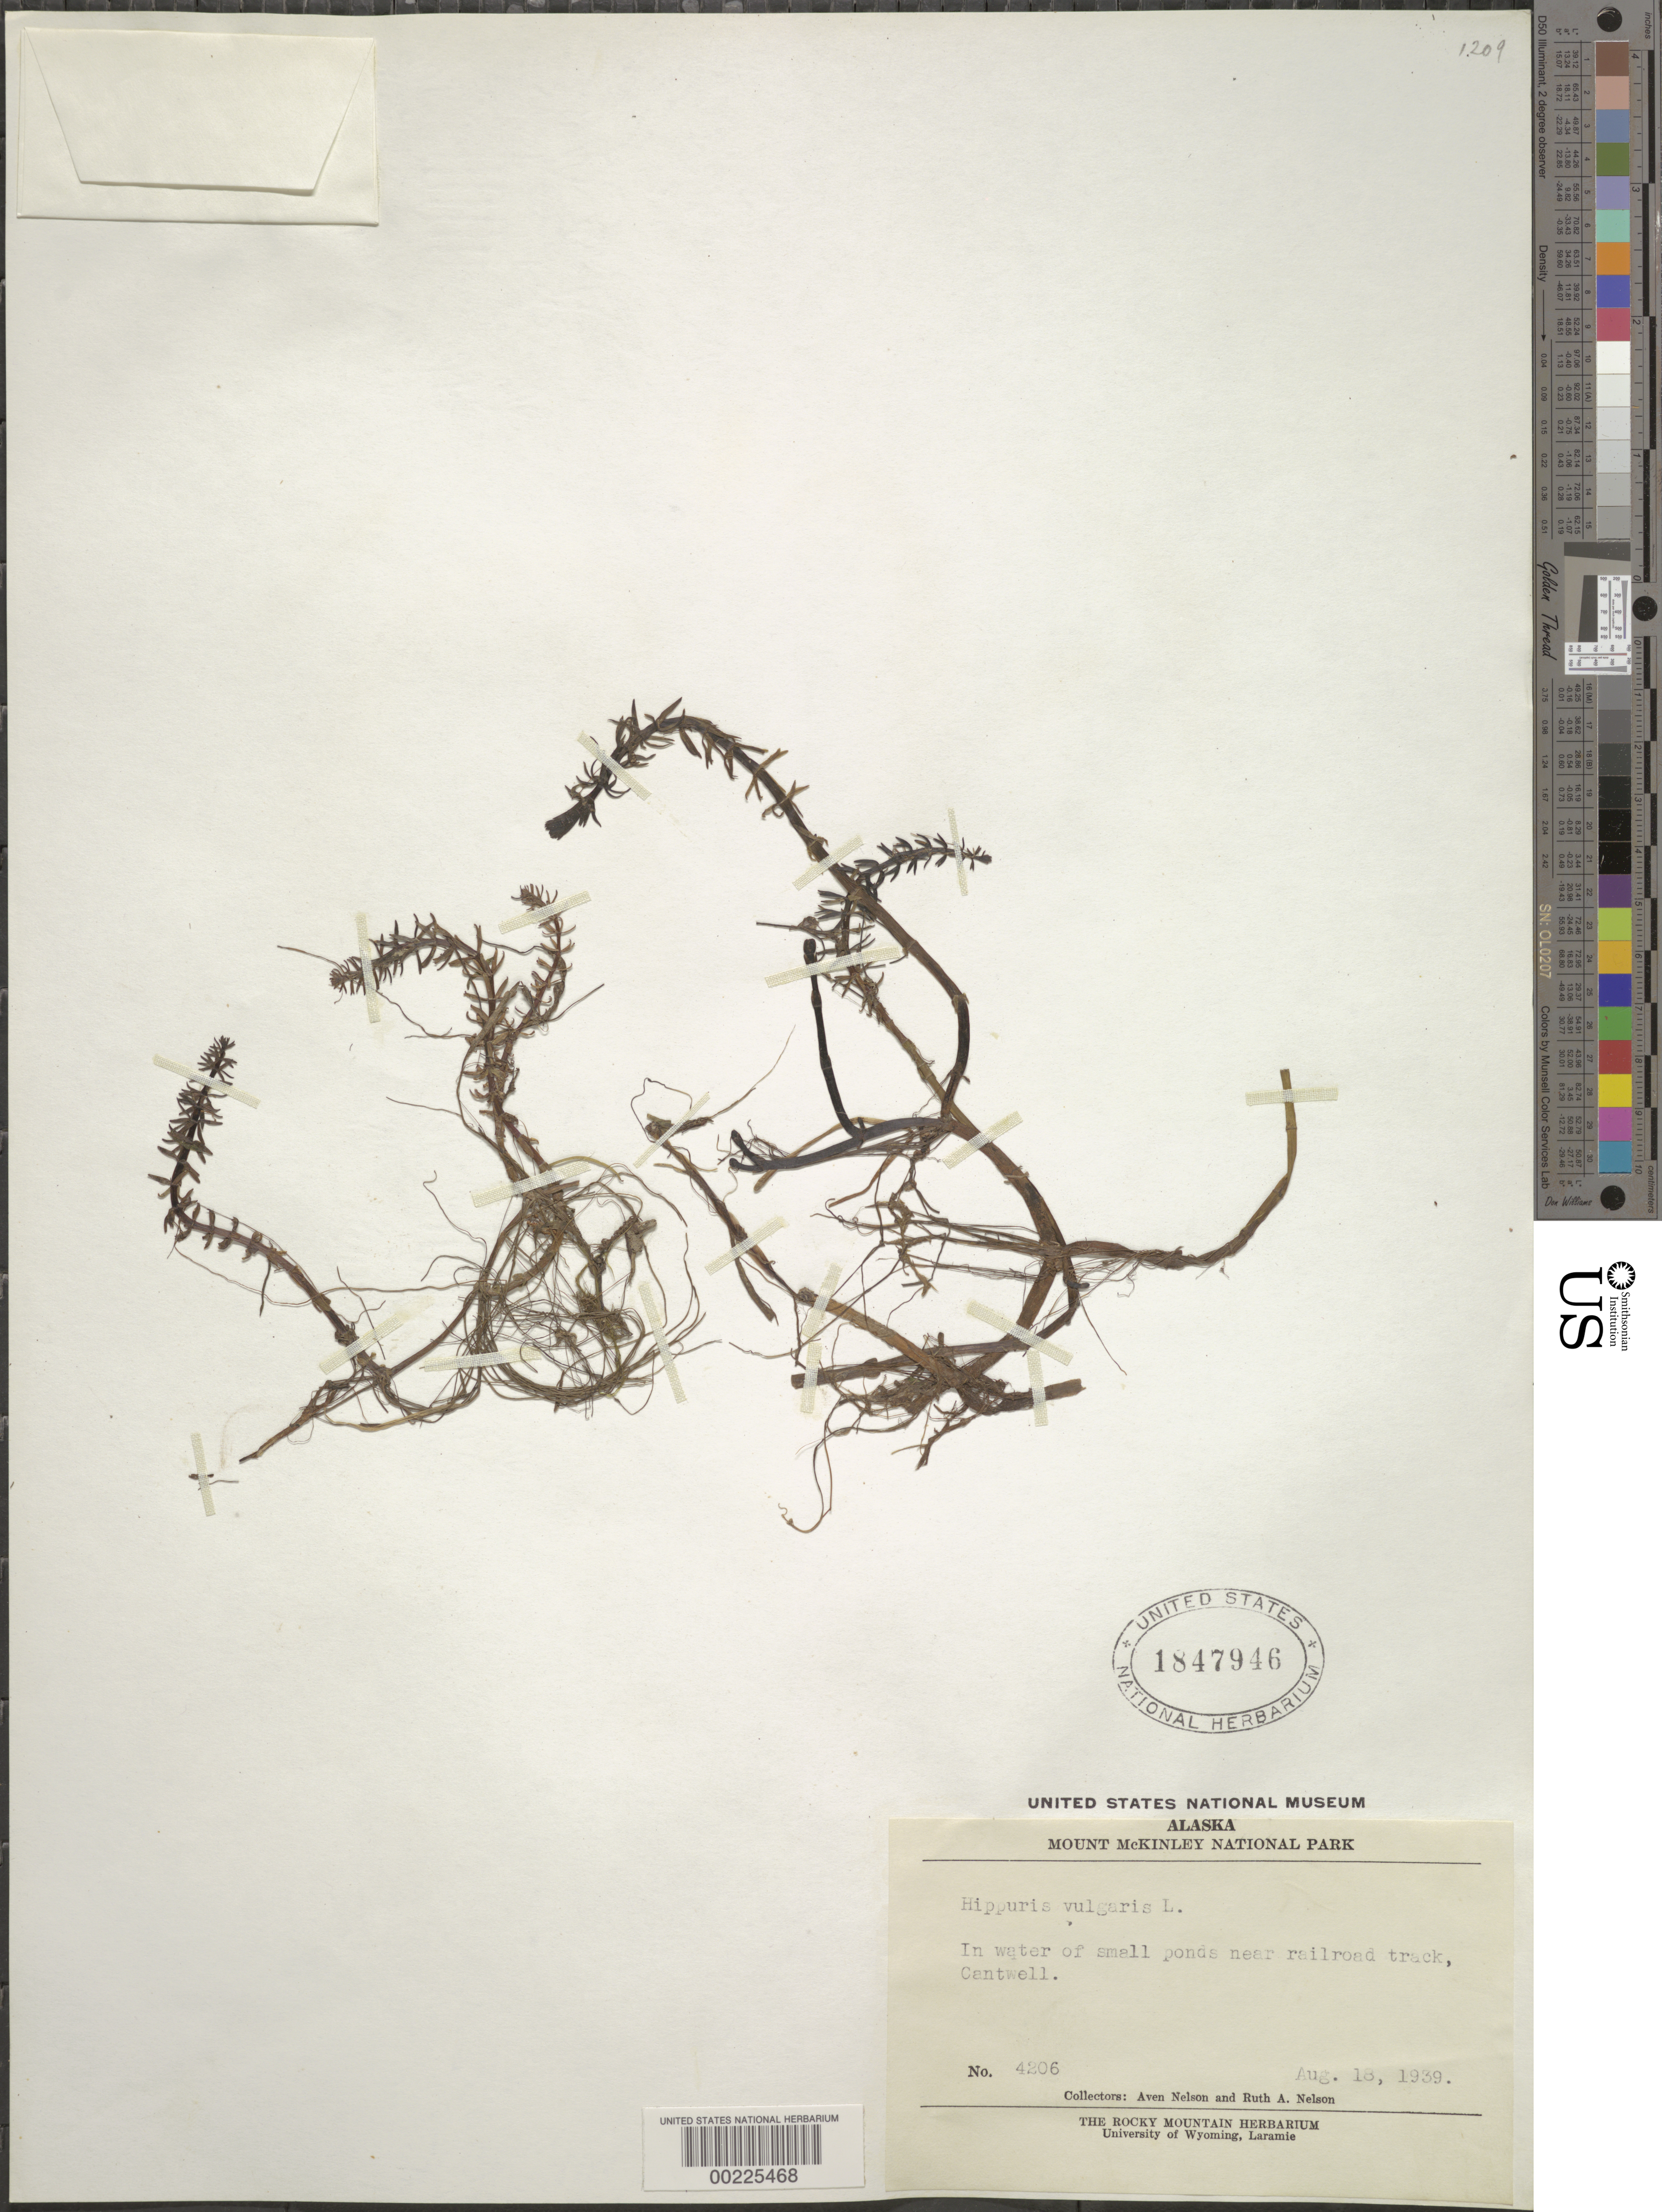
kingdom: Plantae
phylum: Tracheophyta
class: Magnoliopsida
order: Lamiales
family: Plantaginaceae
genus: Hippuris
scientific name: Hippuris vulgaris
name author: L.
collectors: A. Nelson & R. A. Nelson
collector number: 4206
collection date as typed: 18 Aug 1939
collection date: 1939-08-18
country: United States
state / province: Alaska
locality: Cantwell, ponds near railroad track, mount mckinley national park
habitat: In water of small ponds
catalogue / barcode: US 1847946